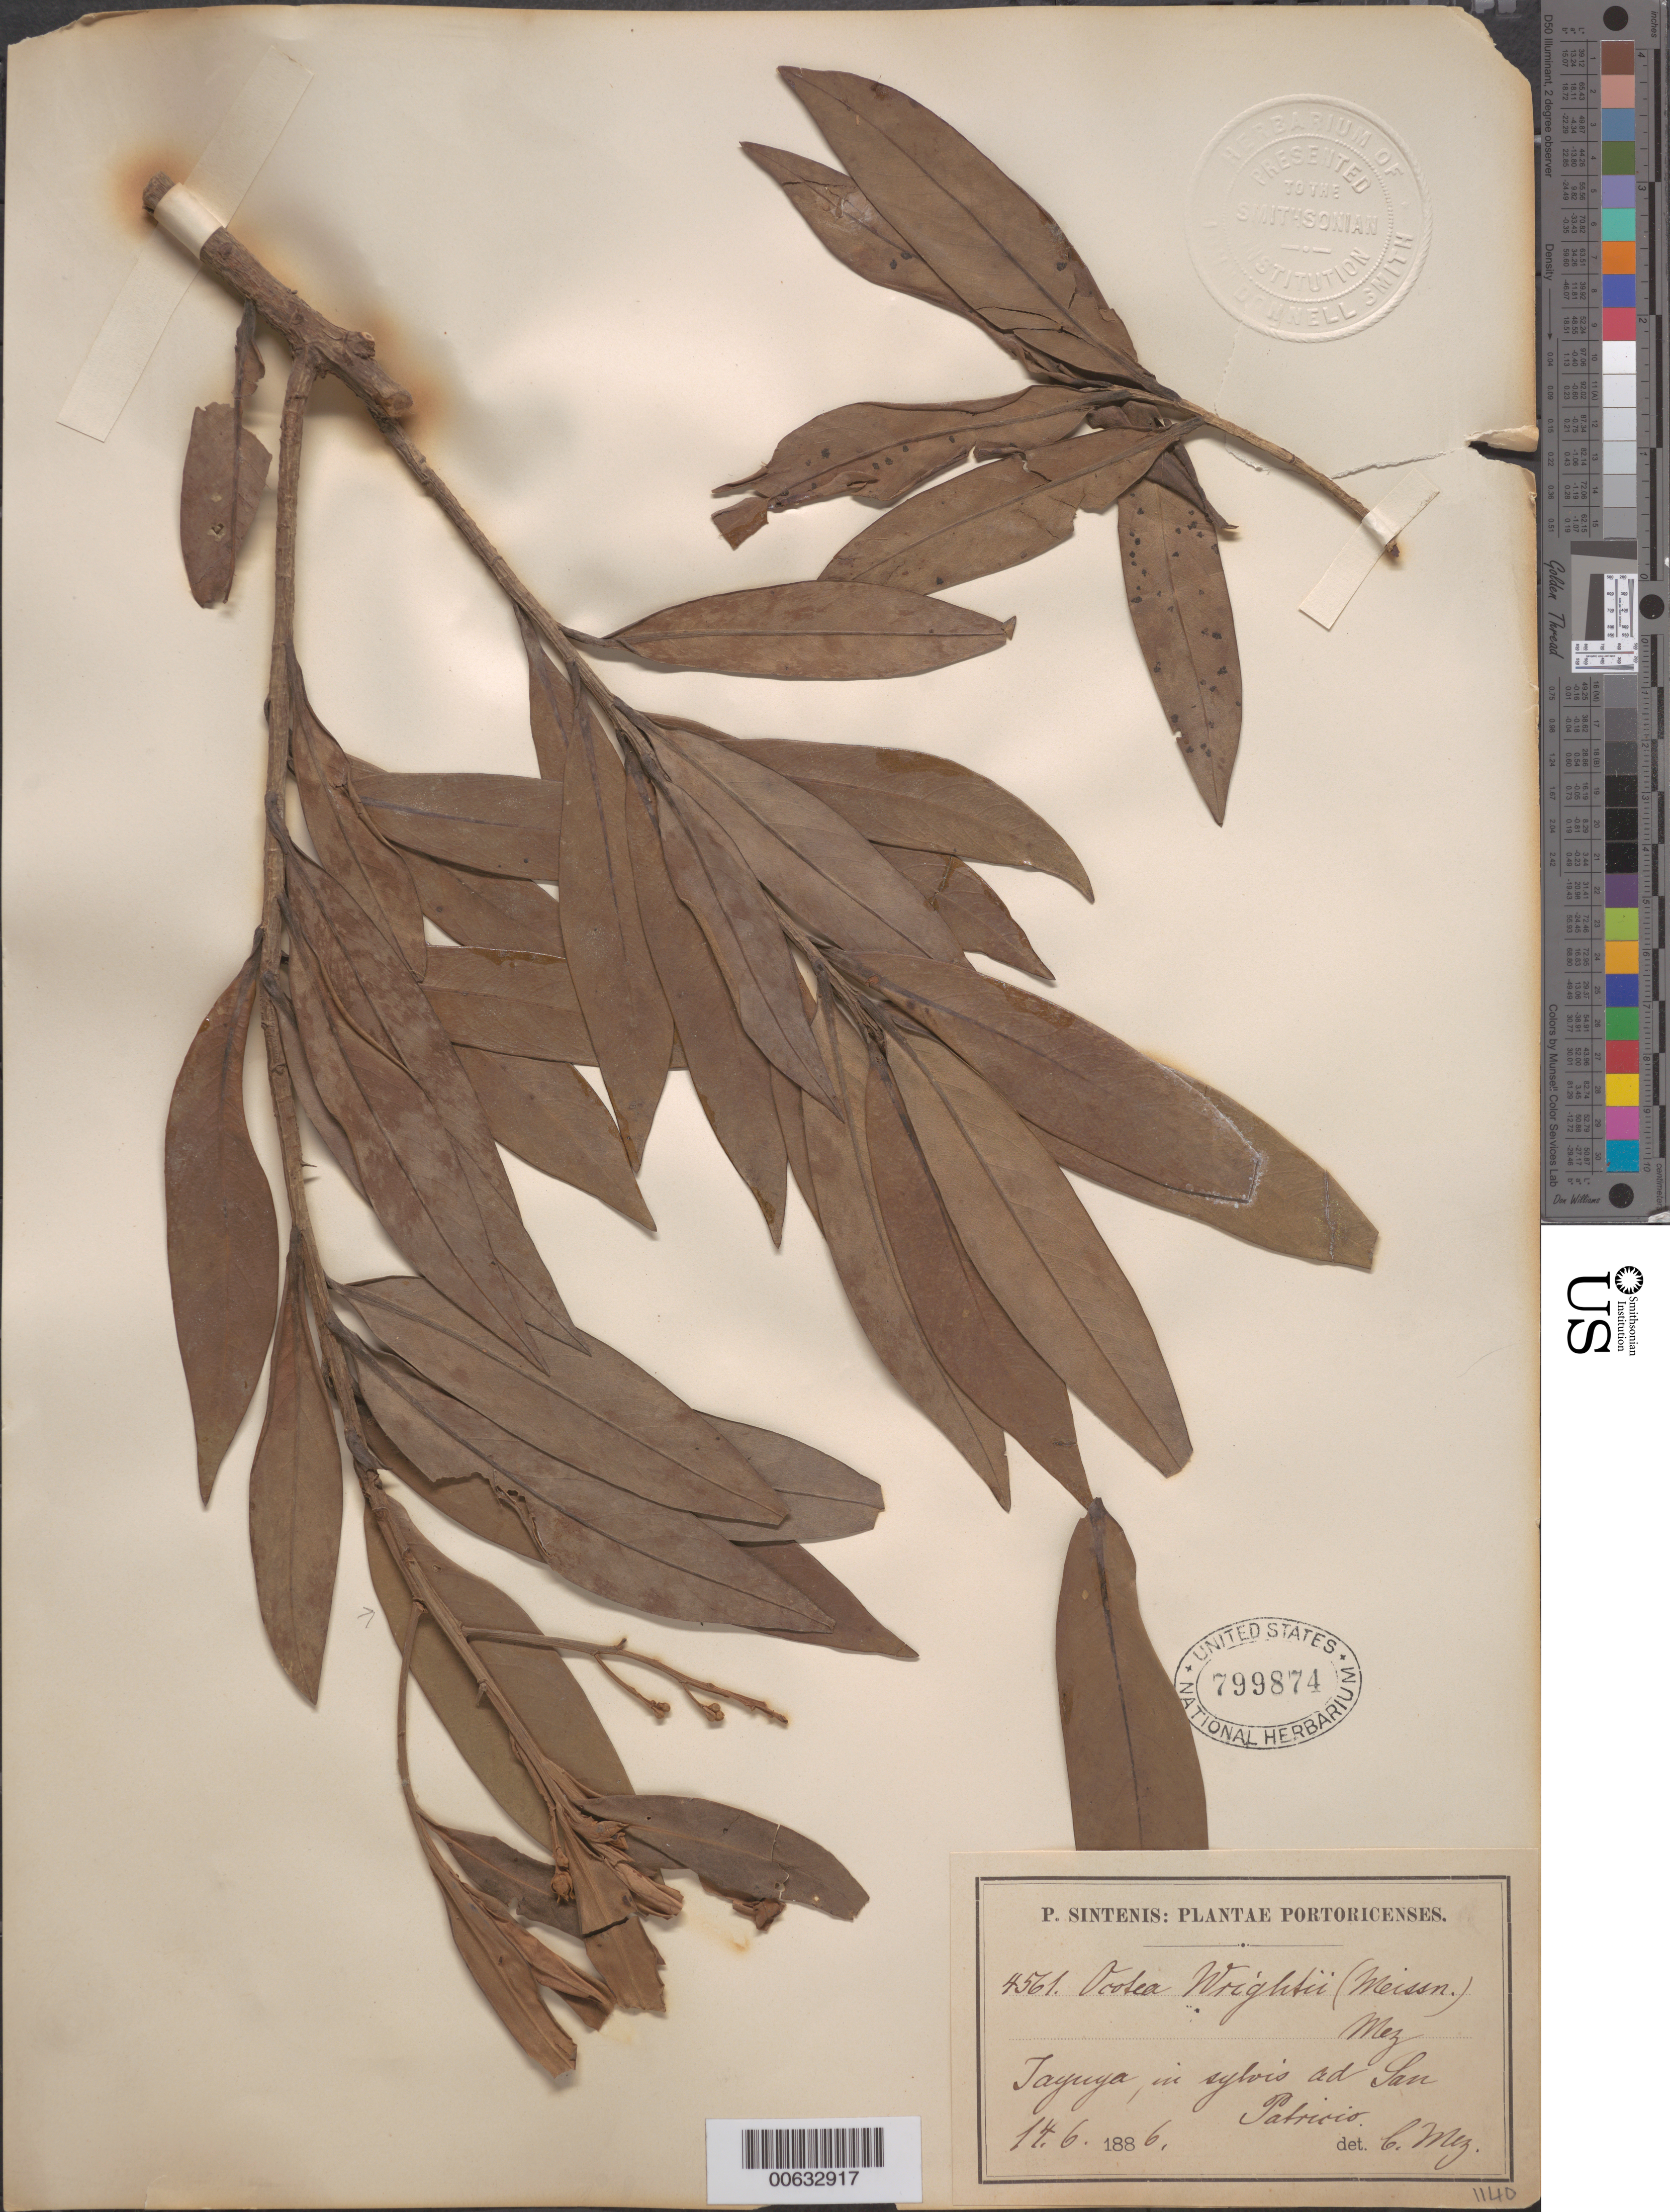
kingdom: Plantae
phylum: Tracheophyta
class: Magnoliopsida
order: Laurales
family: Lauraceae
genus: Ocotea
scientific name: Ocotea wrightii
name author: (Meisn.) Mez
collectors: P. Sintenis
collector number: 4561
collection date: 1886-06-14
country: Puerto Rico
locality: Jayuya, in sylvis ad San Patricio.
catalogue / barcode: US 799874